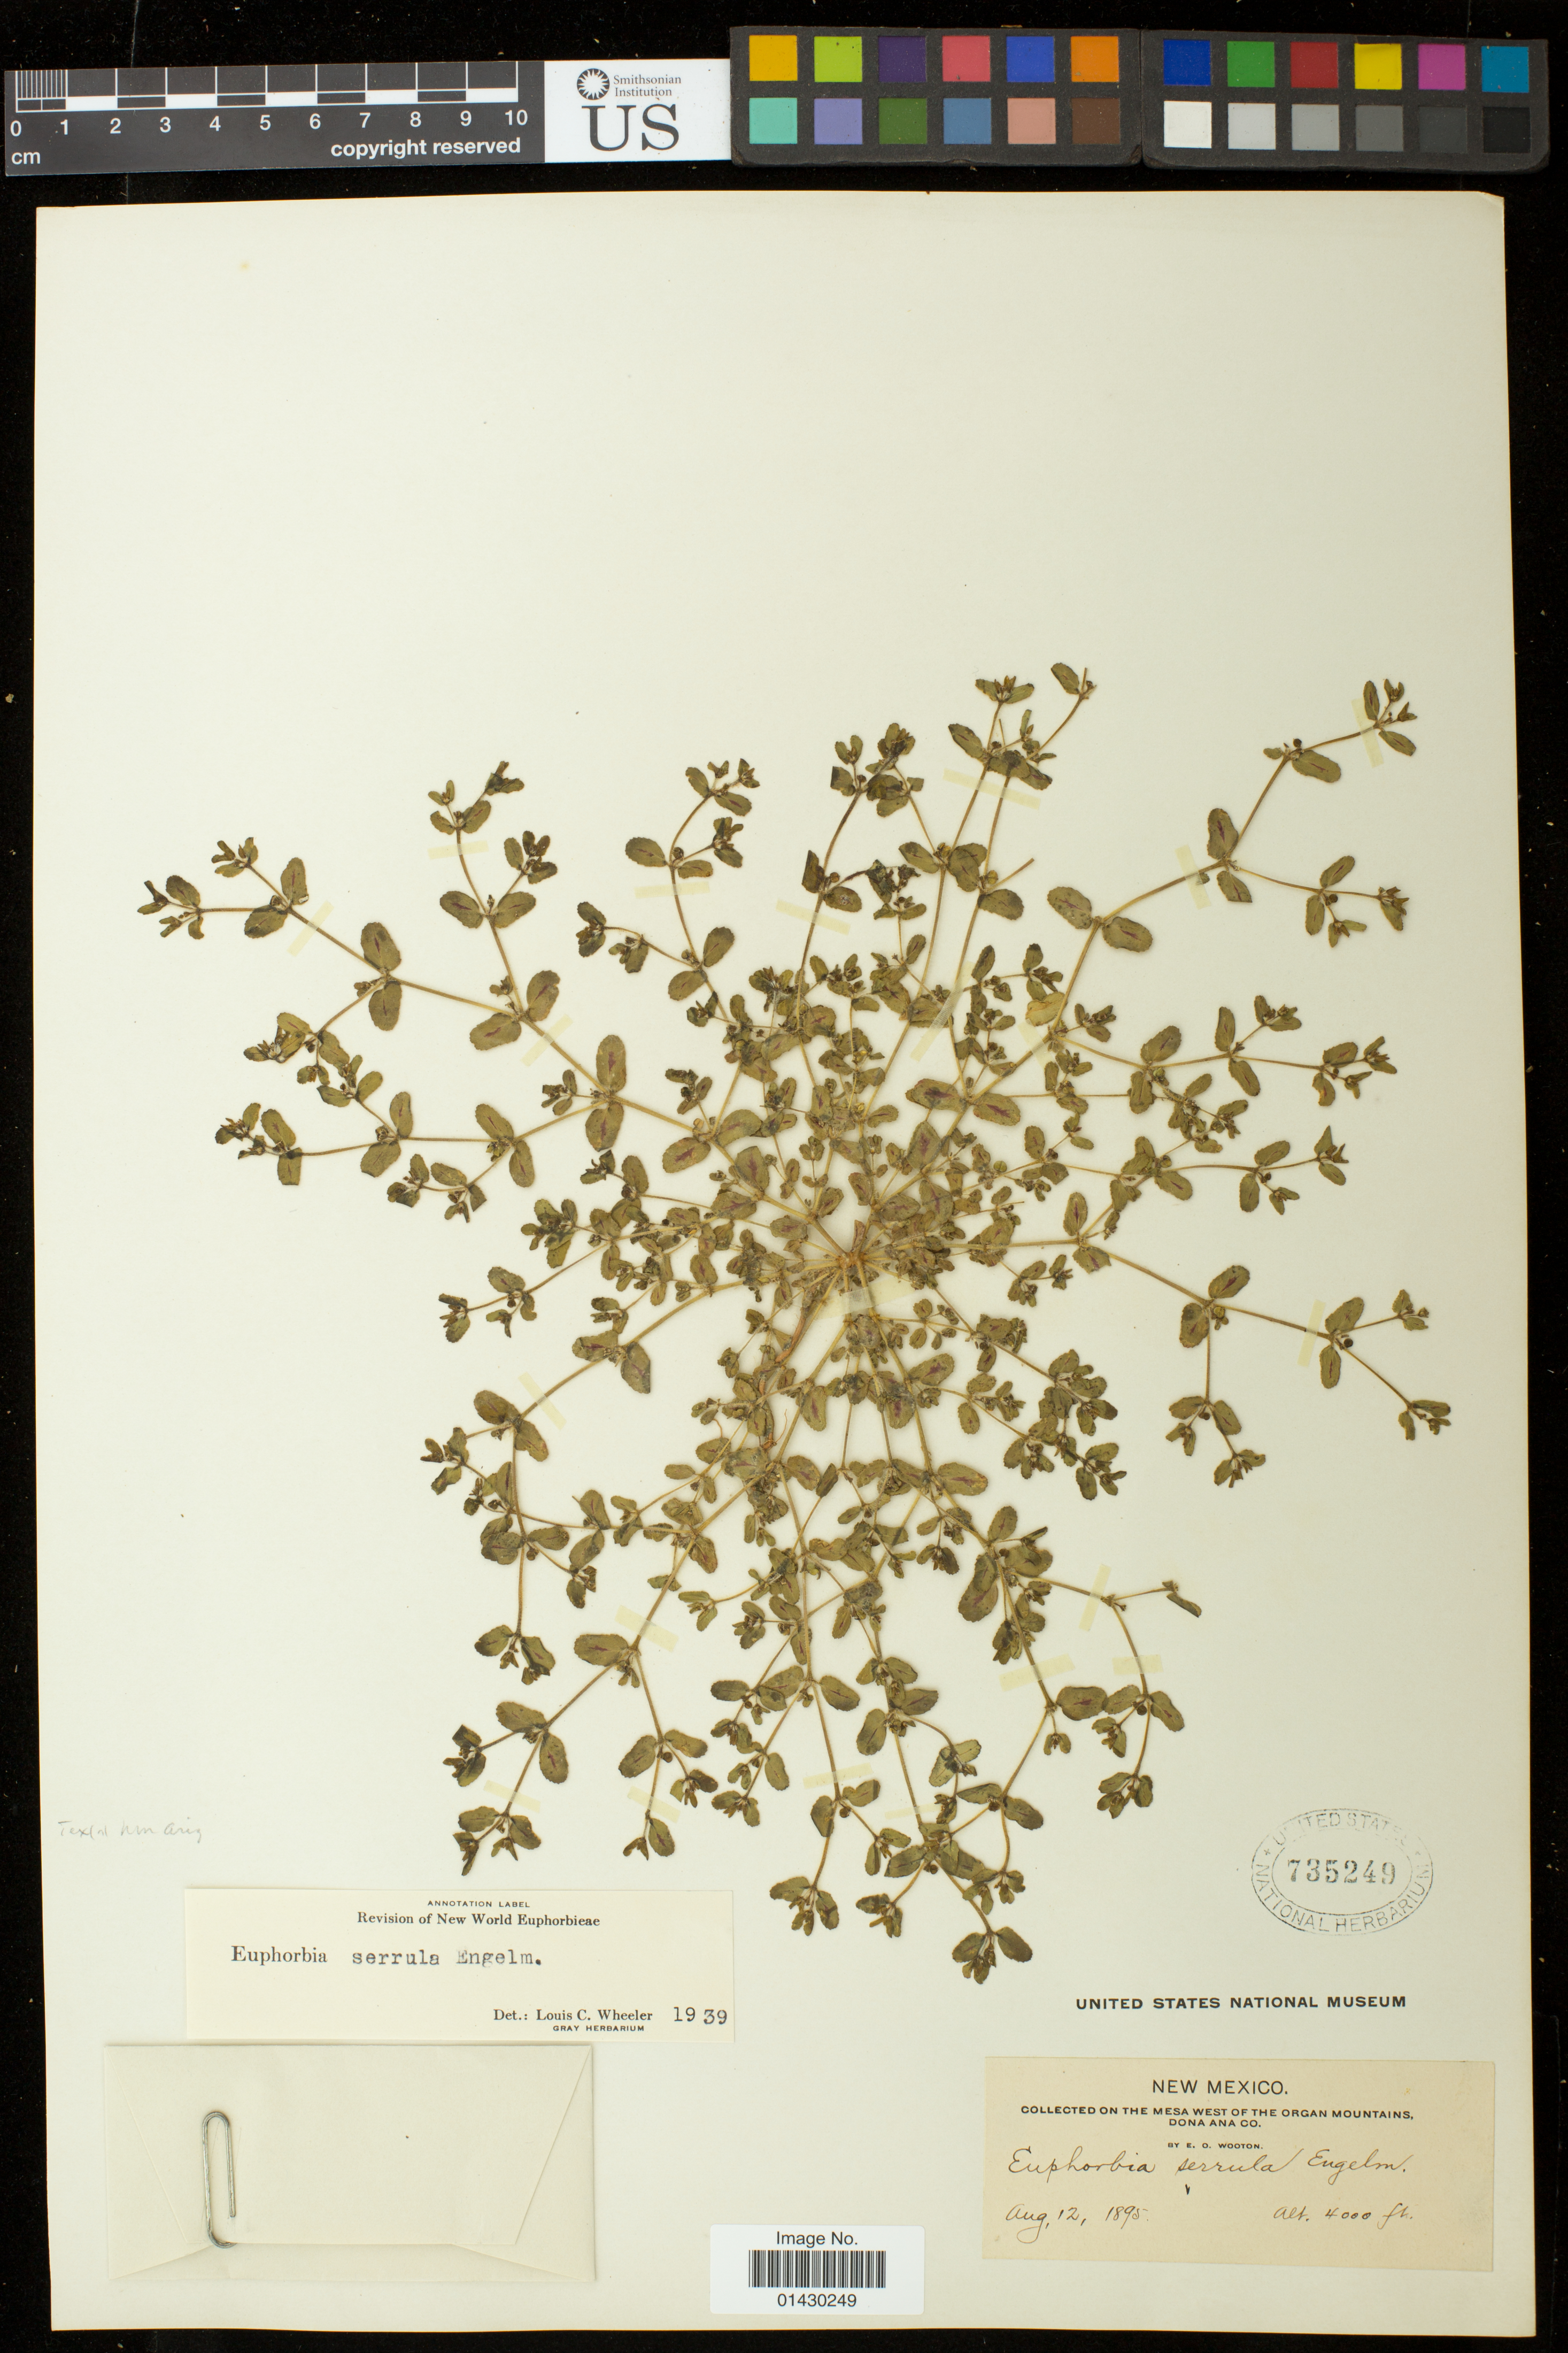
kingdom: Plantae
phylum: Tracheophyta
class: Magnoliopsida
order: Malpighiales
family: Euphorbiaceae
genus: Euphorbia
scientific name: Euphorbia serrula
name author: Engelm. in Emory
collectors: E. O. Wooton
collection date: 1895-08-12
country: United States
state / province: New Mexico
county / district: Dona Ana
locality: The mesa west of the Organ Mountains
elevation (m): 1219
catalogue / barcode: US 735249